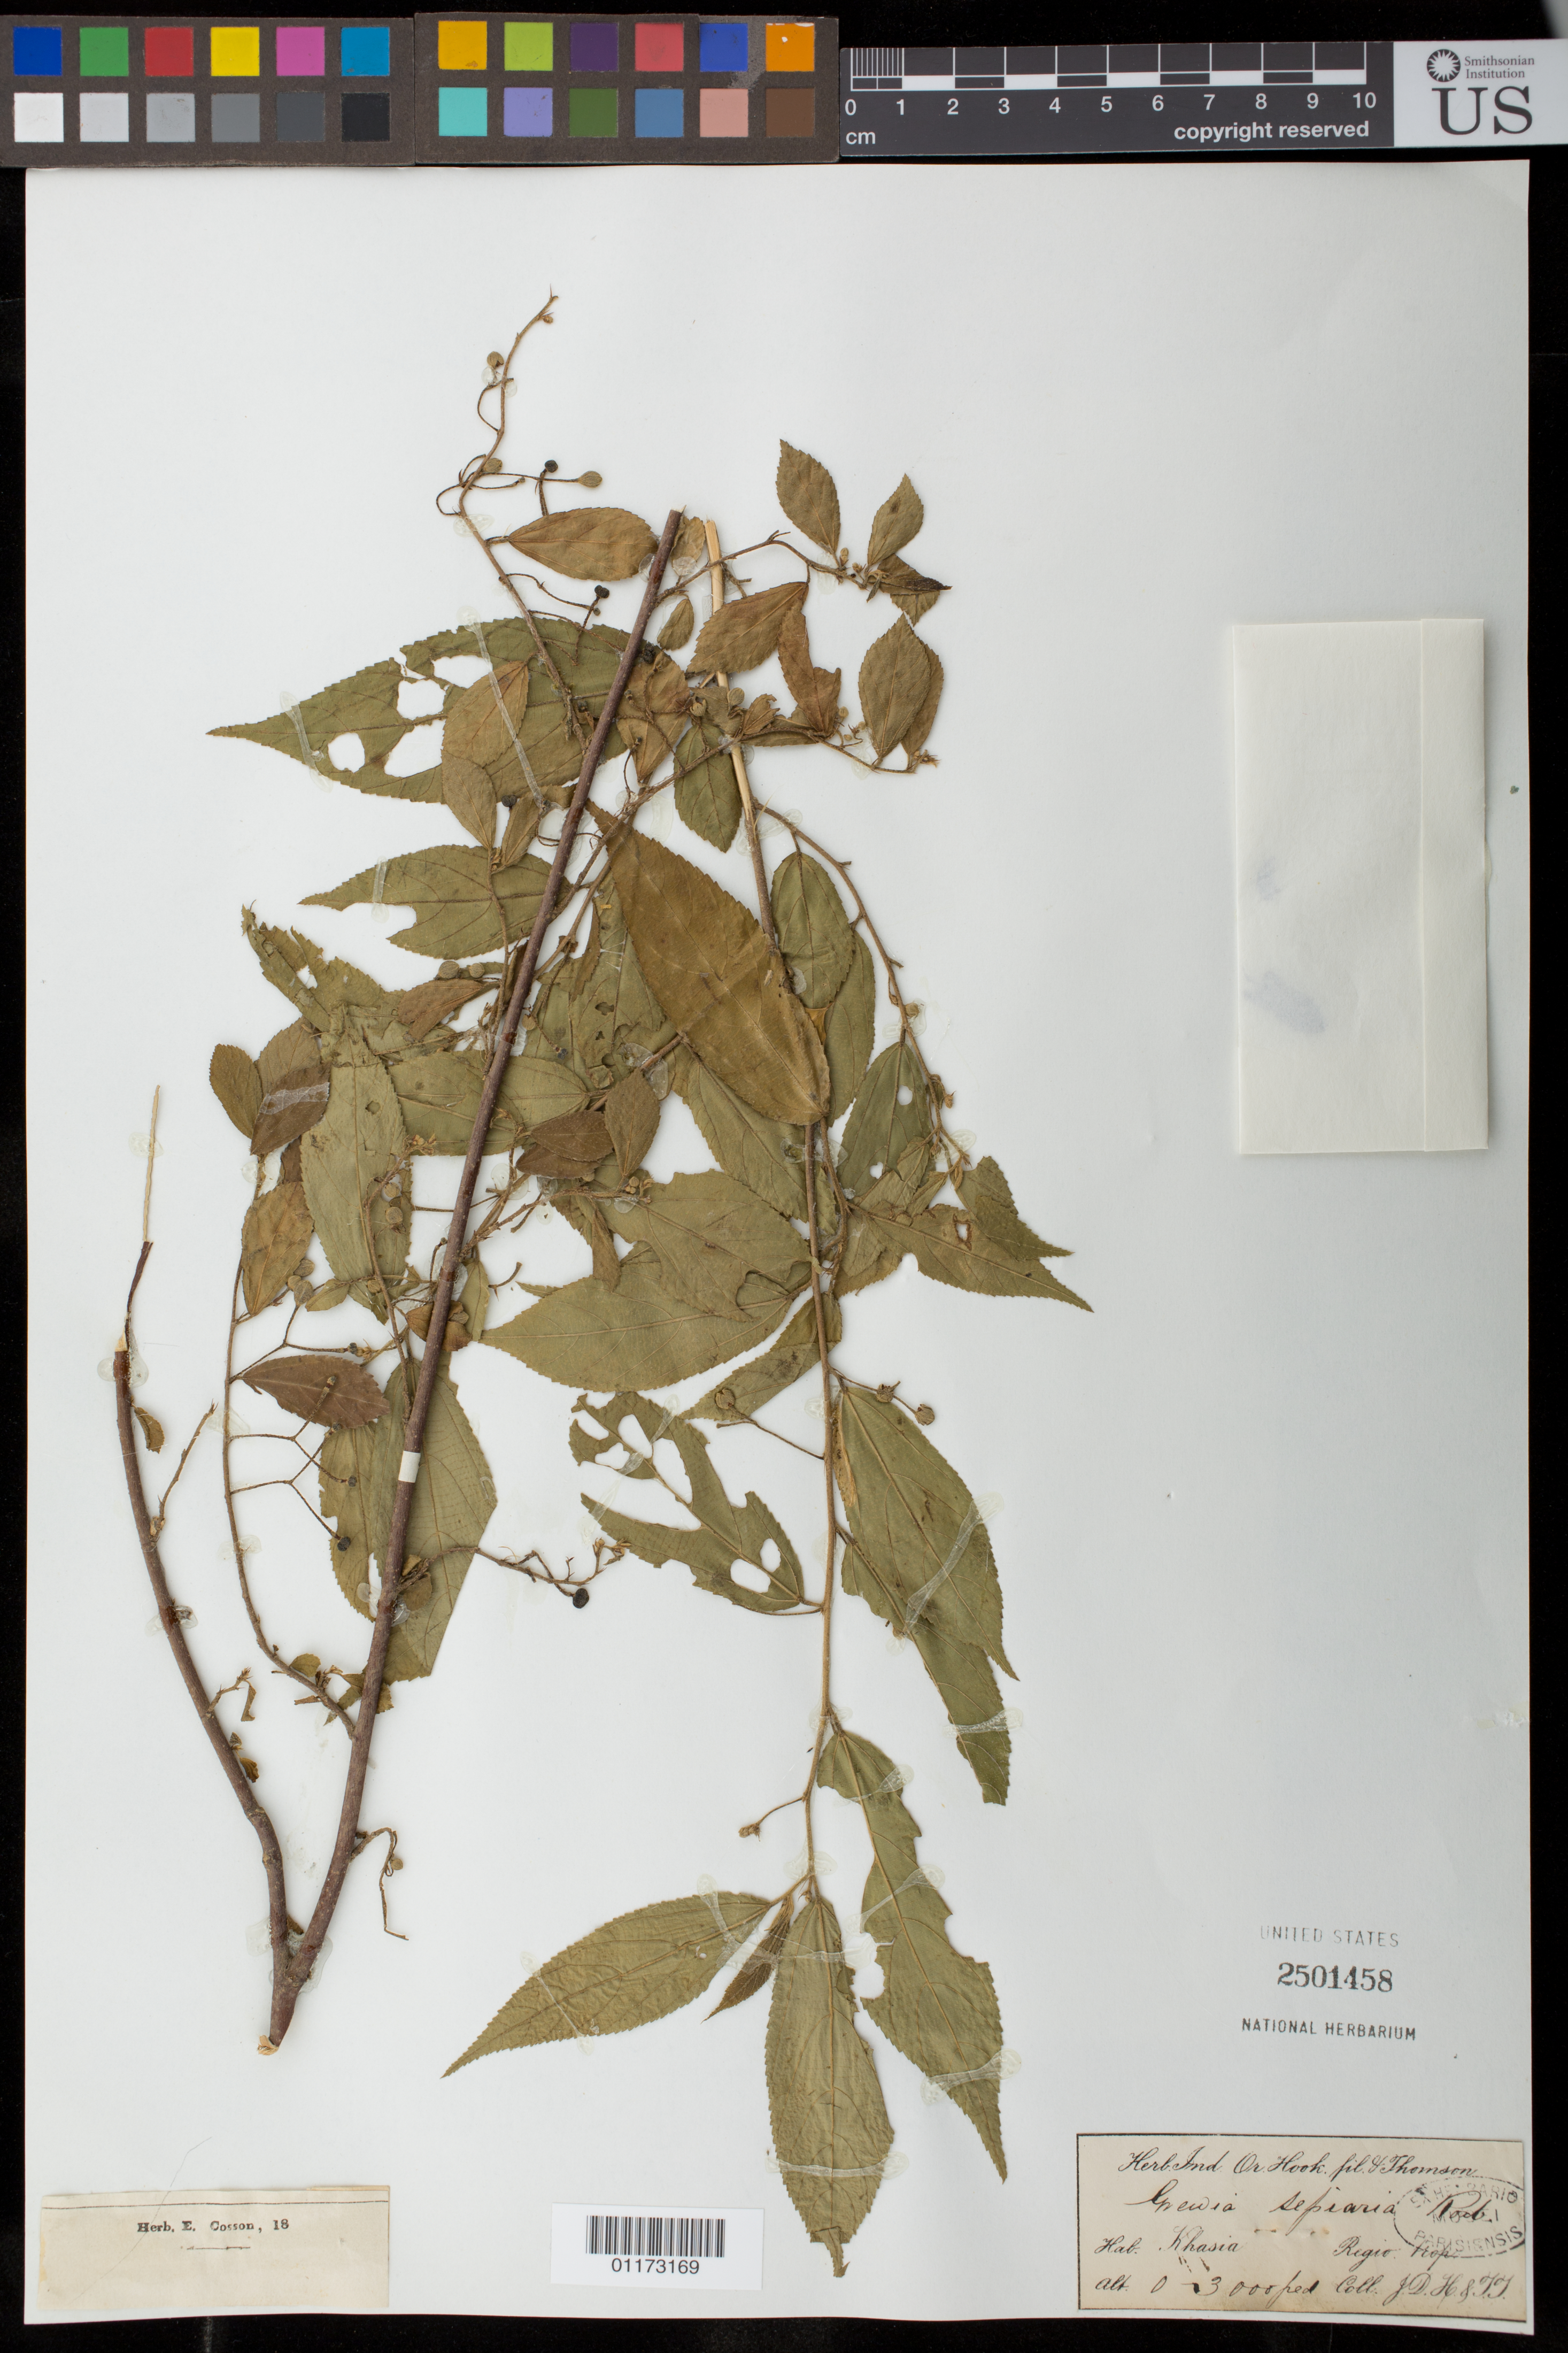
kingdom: Plantae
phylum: Tracheophyta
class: Magnoliopsida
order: Malvales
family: Malvaceae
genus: Grewia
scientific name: Grewia sepiaria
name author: Roxb.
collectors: J. H. & J. J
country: India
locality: Khasia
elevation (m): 0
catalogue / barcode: US 2501458